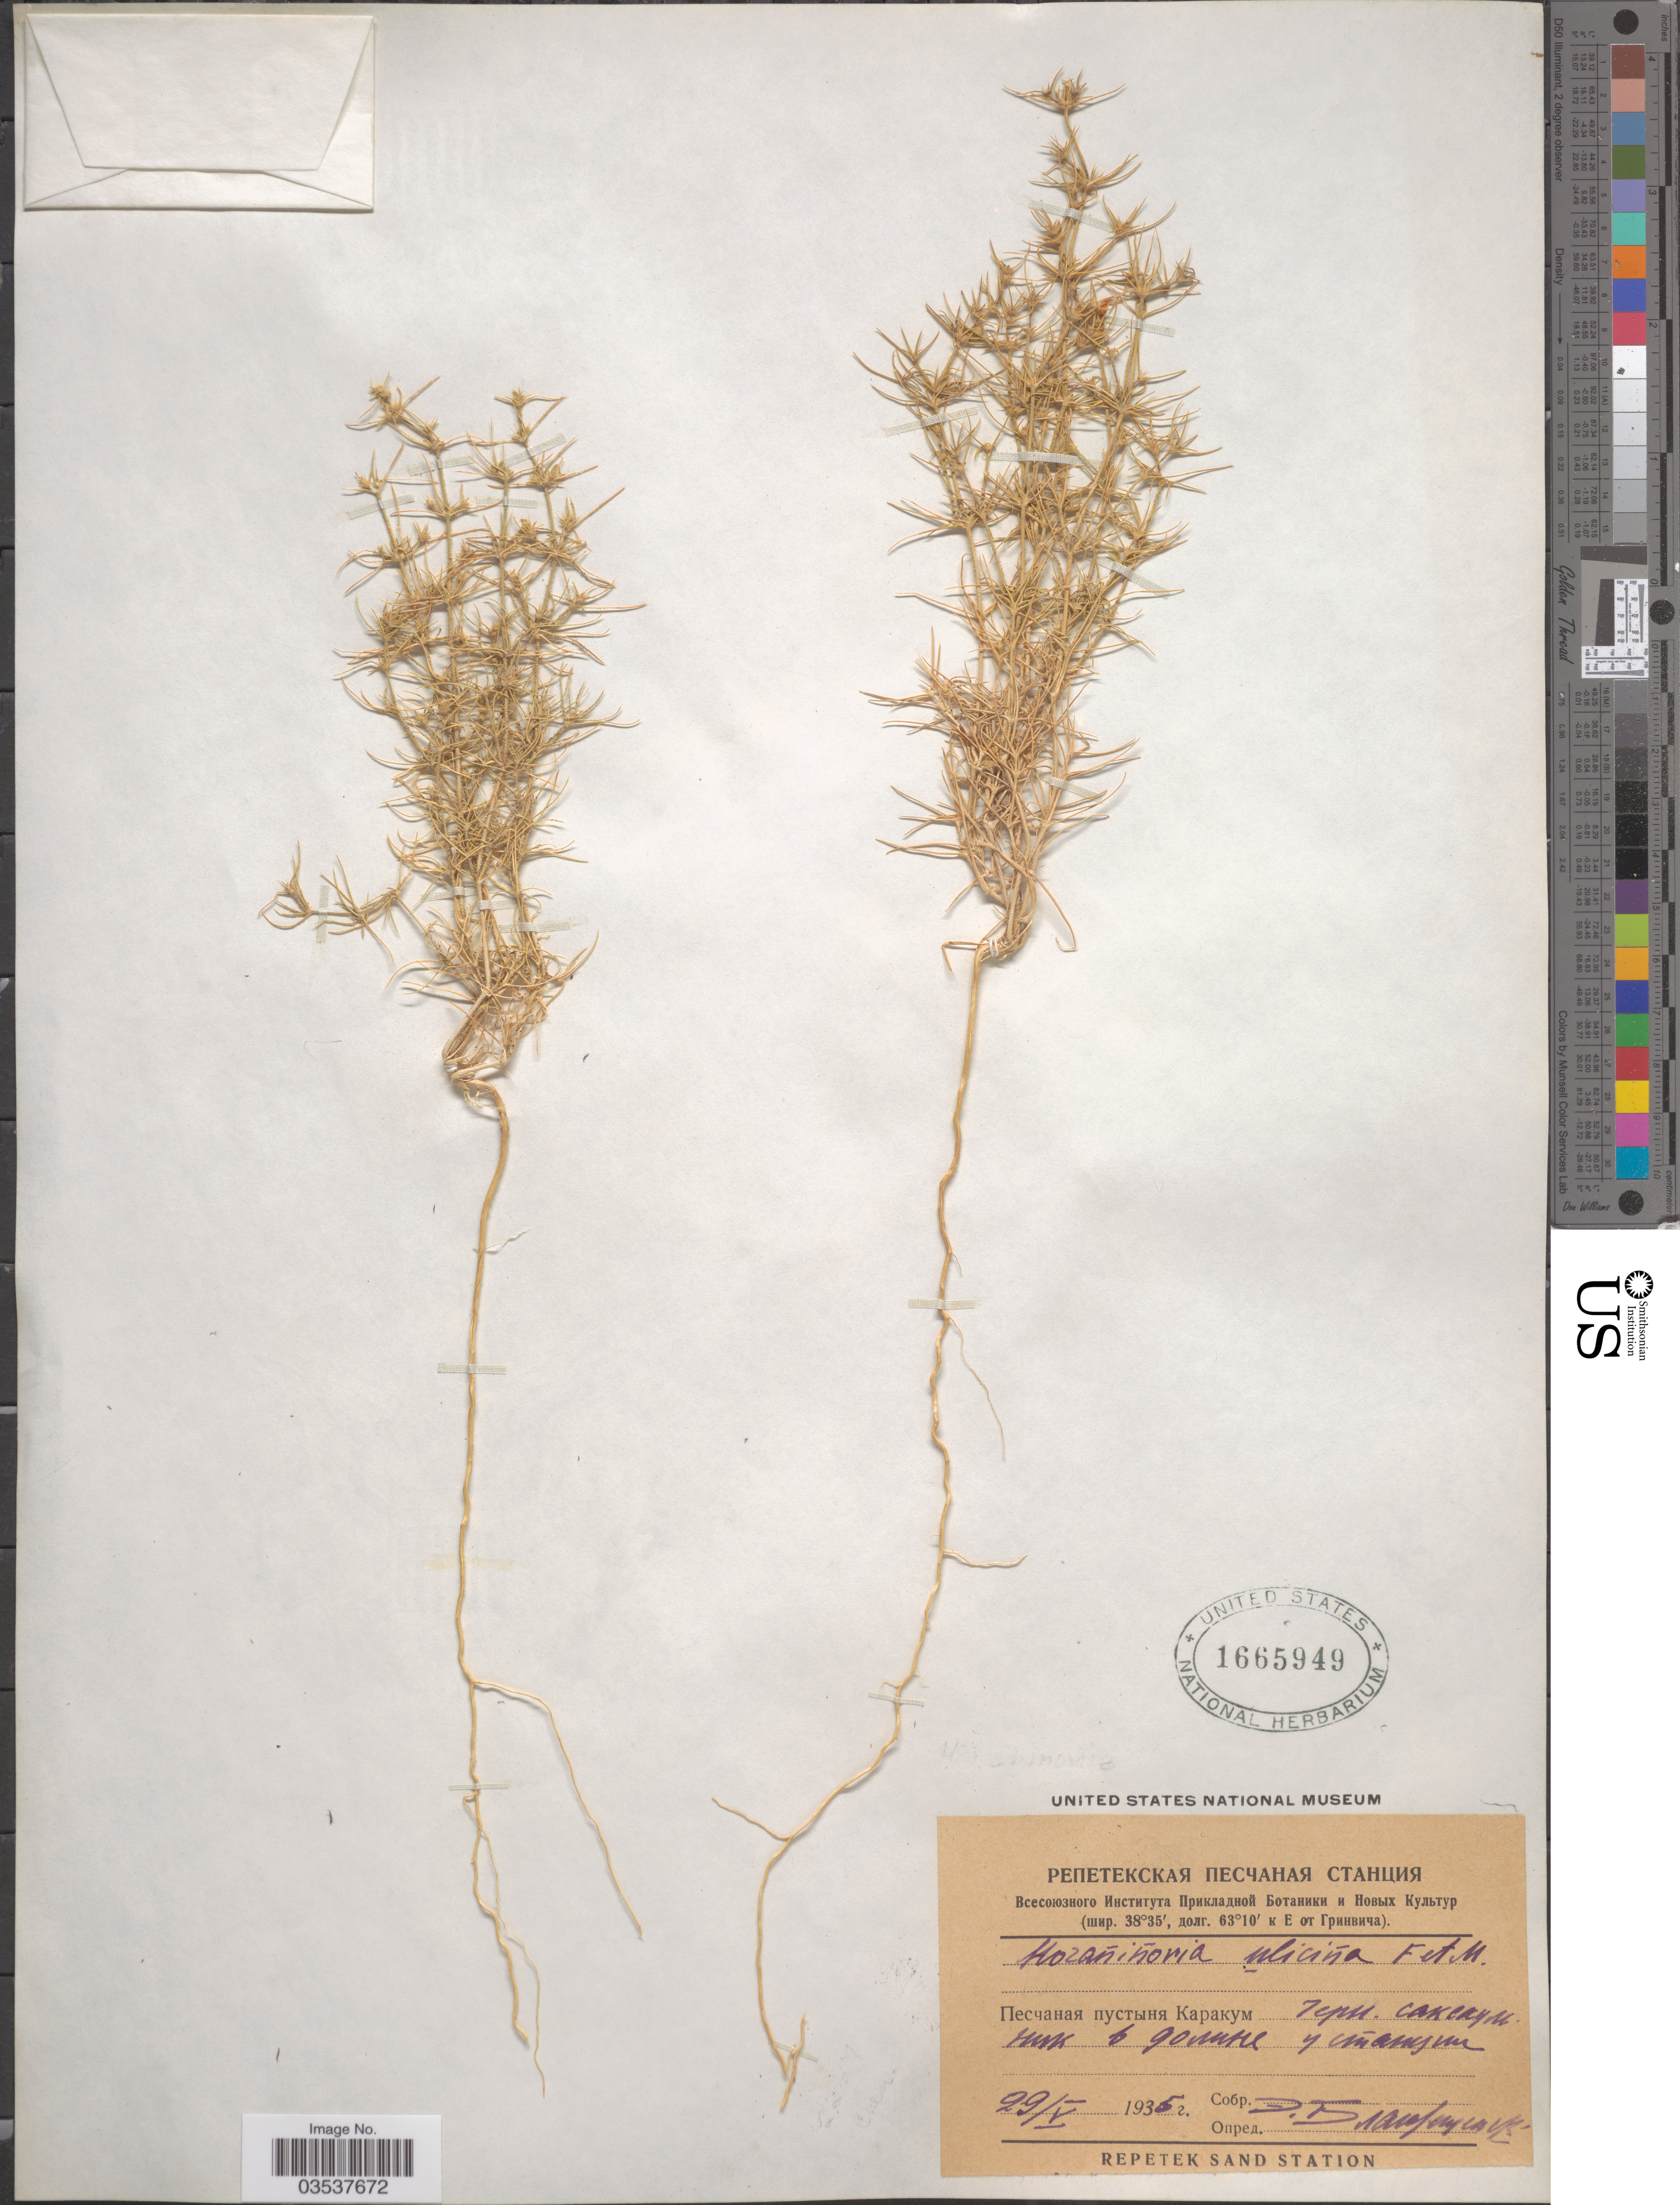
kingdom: Plantae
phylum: Tracheophyta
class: Magnoliopsida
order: Caryophyllales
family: Amaranthaceae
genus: Horaninovia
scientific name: Horaninovia ulicina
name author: Fisch. & C.A. Mey.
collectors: E. Blagoveschenskiy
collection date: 1935-05-29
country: Turkmenistan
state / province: Lebap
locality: Repetek, Karakum Desert.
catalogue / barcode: US 1665949